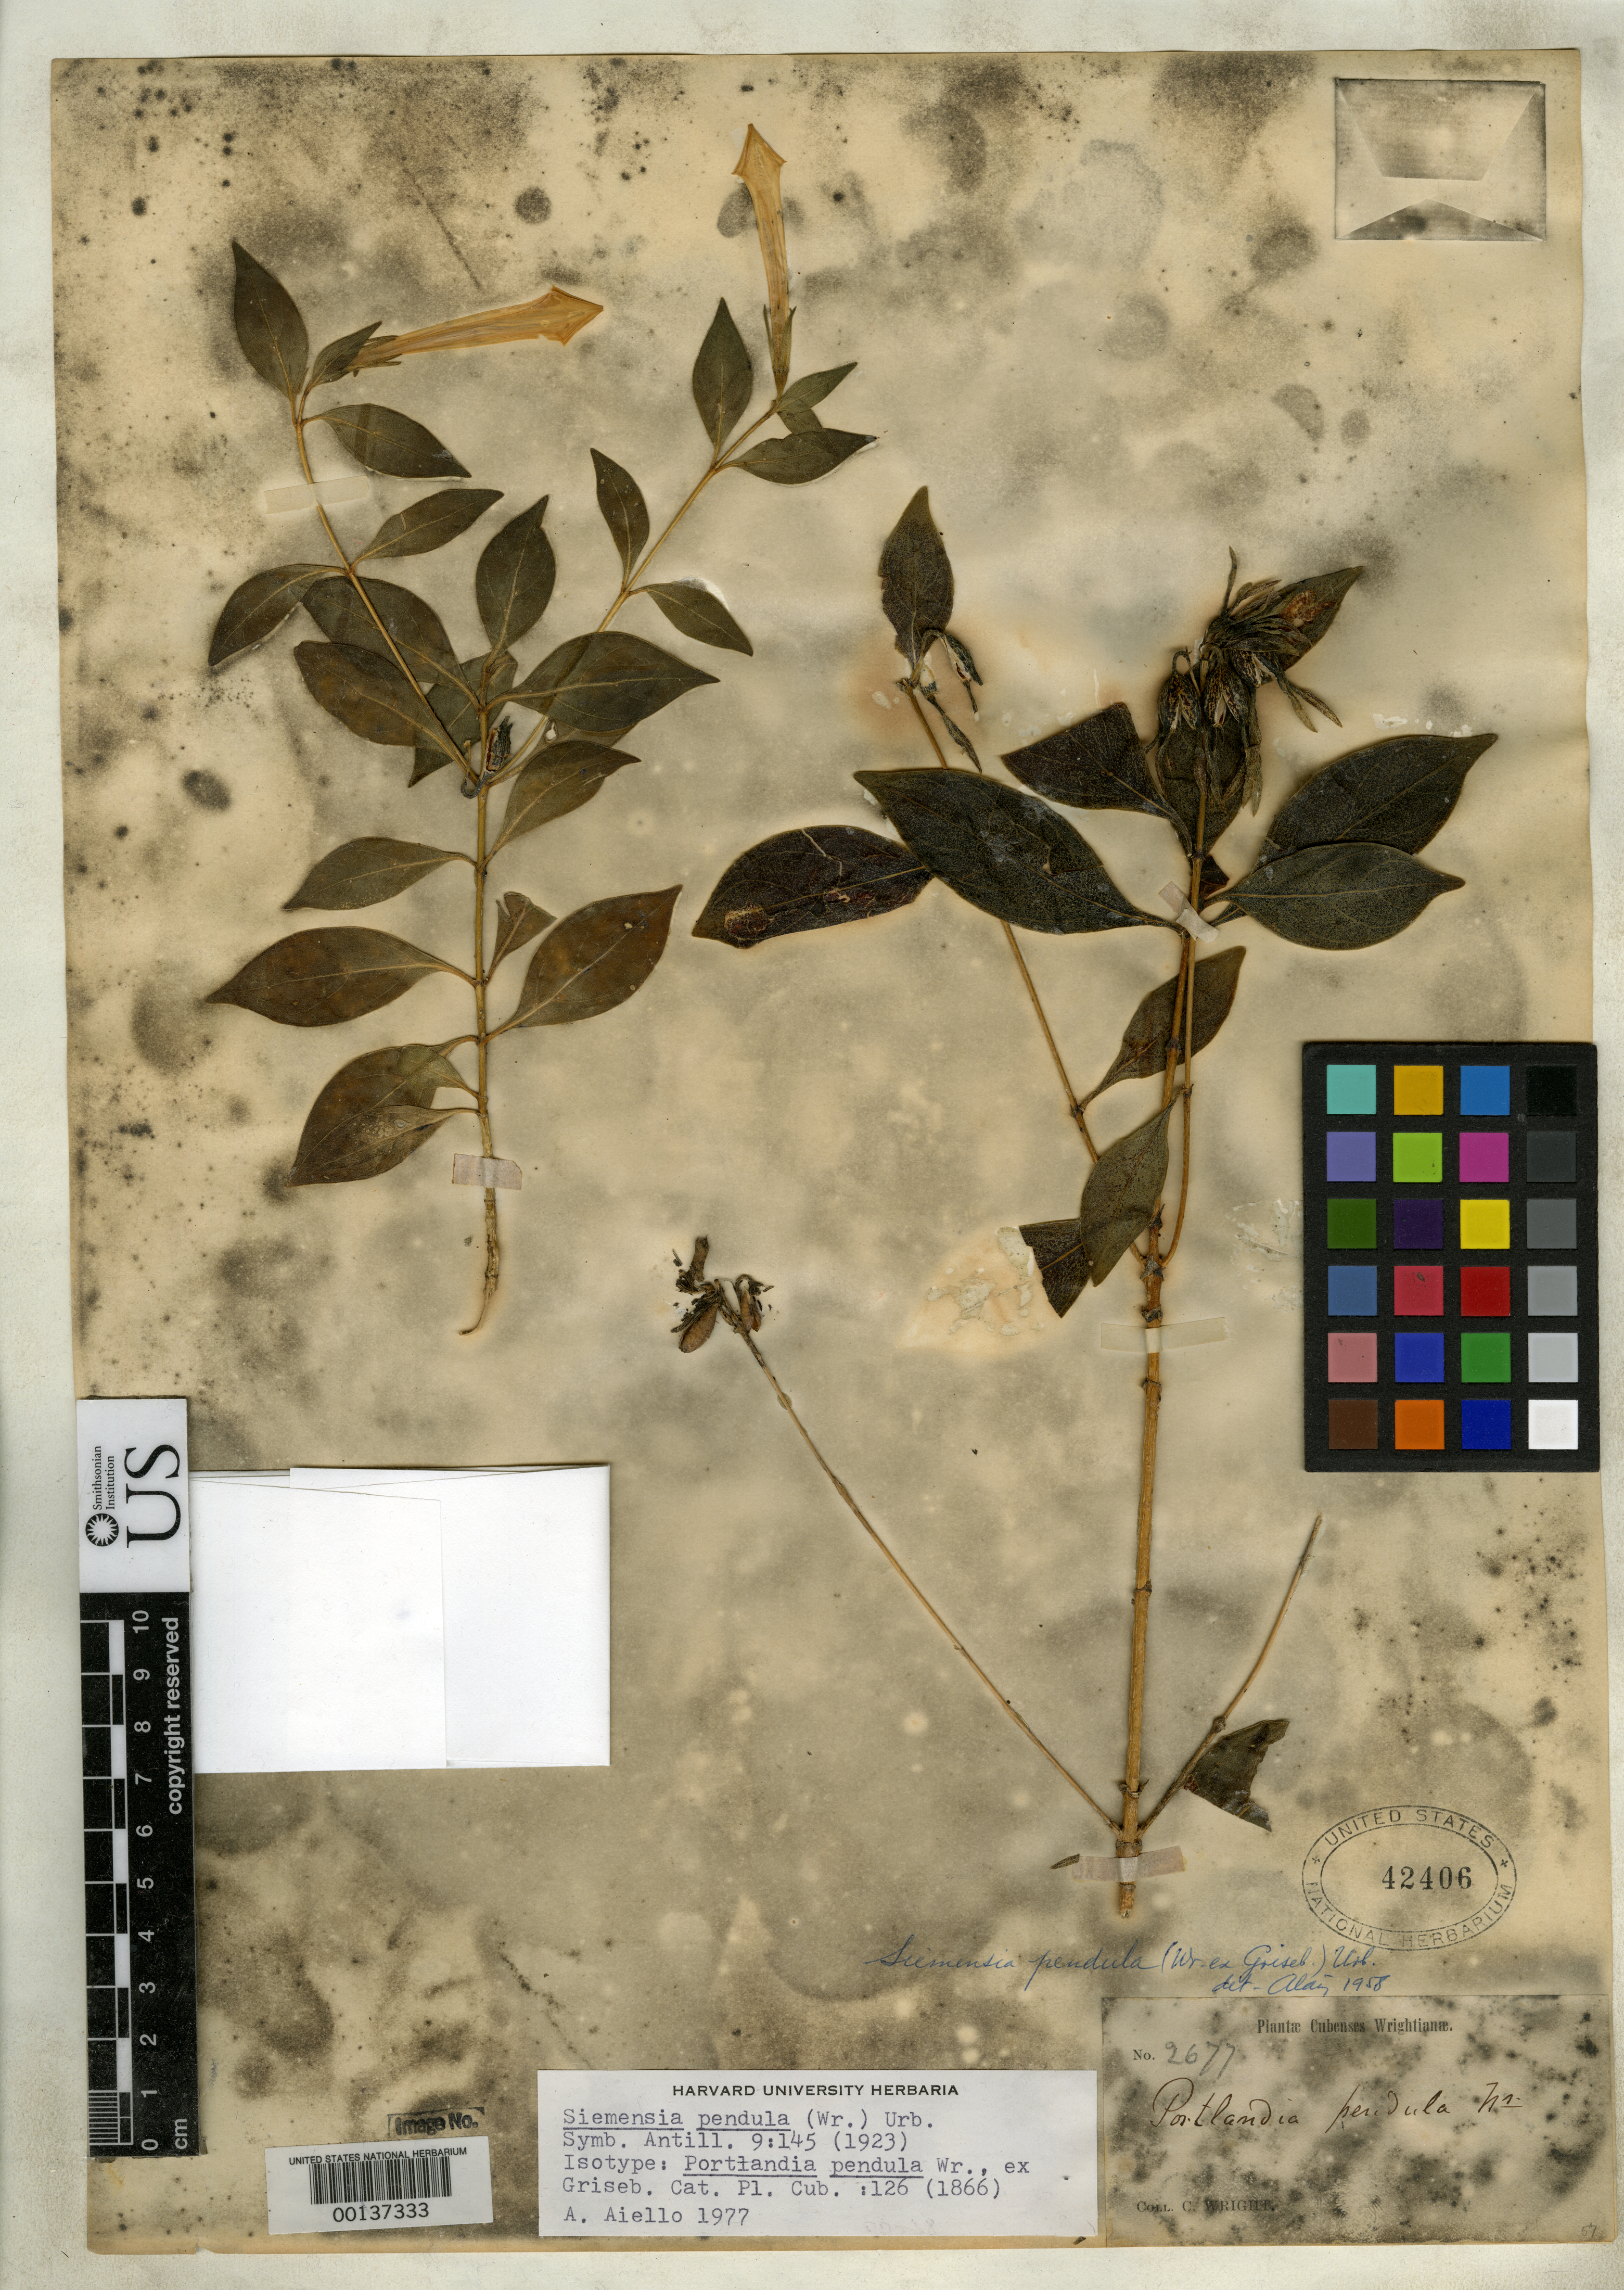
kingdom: Plantae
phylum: Tracheophyta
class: Magnoliopsida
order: Gentianales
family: Rubiaceae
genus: Portlandia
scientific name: Portlandia pendula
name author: C. Wright ex Griseb.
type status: Isotype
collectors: C. Wright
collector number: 2677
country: Cuba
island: Greater Antilles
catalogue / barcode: US 42406